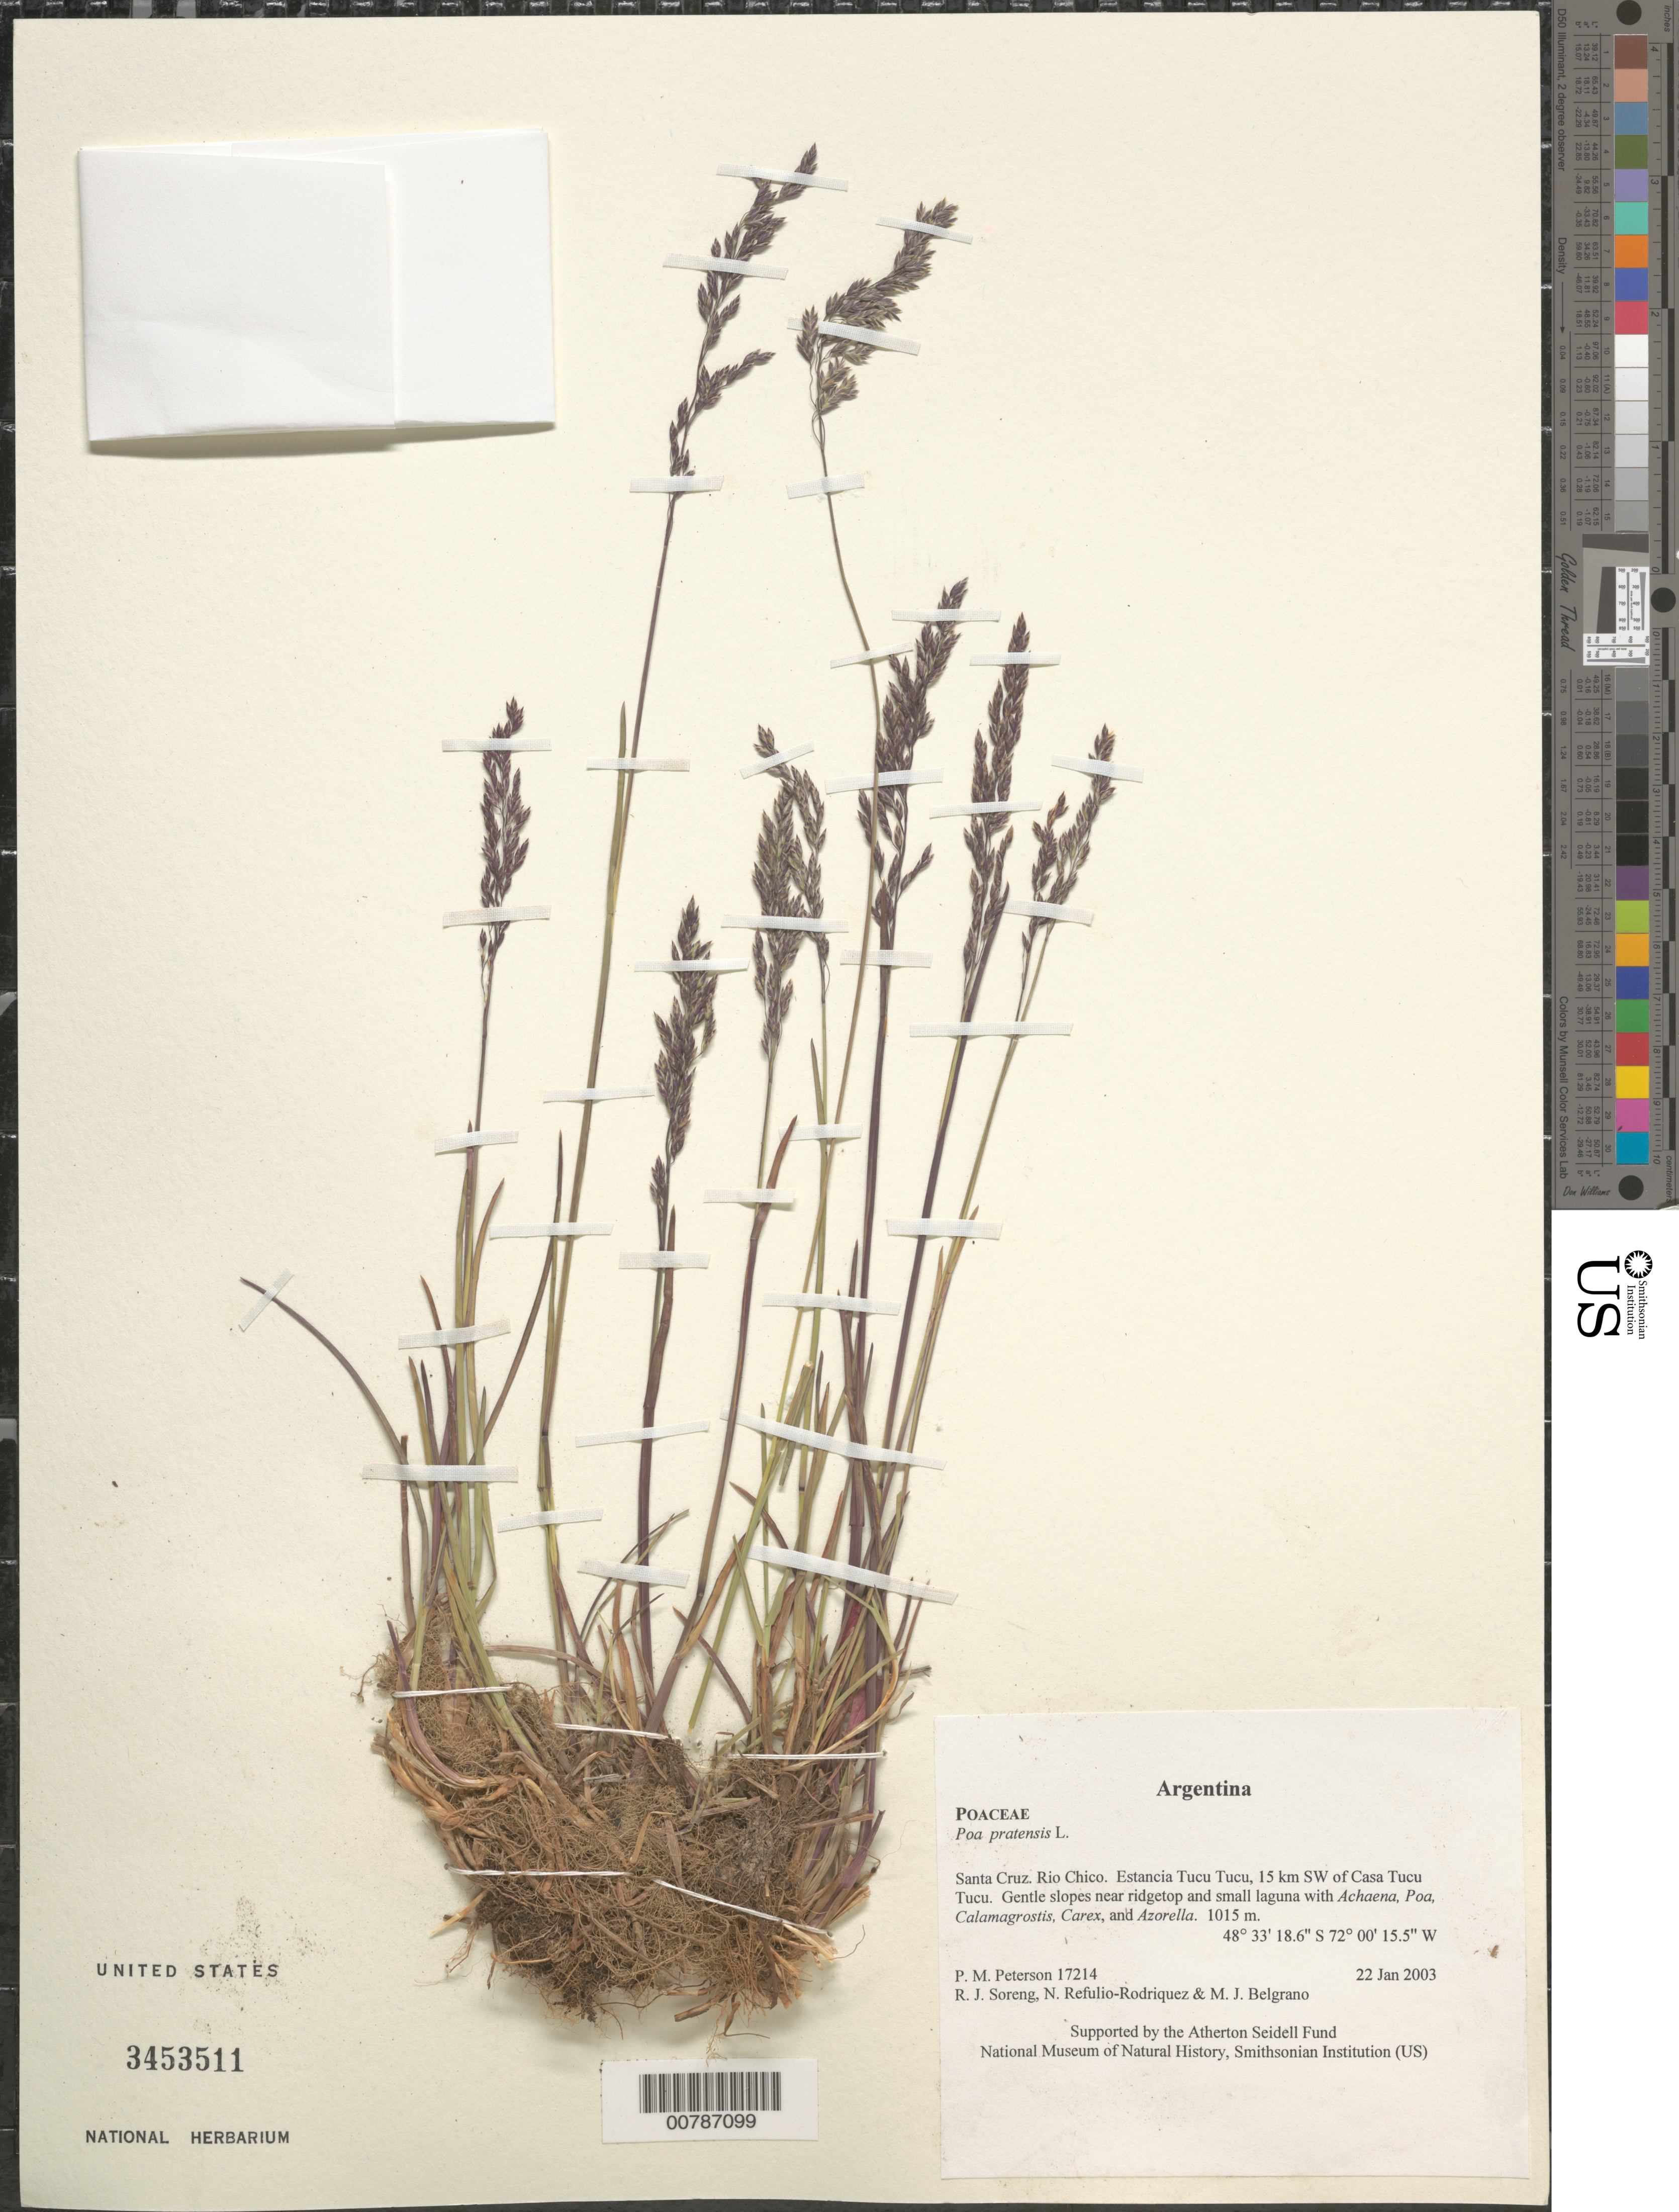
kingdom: Plantae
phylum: Tracheophyta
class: Liliopsida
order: Poales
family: Poaceae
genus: Poa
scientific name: Poa pratensis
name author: L.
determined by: Soreng, Robert J., Research Associate (BOT), Smithsonian Institution - National Museum of Natural History (UNITED STATES)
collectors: P. M. Peterson, R. J. Soreng, N. Refulio-Rodríguez & M. Belgrano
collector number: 17214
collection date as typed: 22 Jan 2003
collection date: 2003-01-22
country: Argentina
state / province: Santa Cruz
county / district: Rio Chico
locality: Estancia Tucu Tucu, 15 km SW of Casa Tucu Tucu. Gentle slopes near ridgetop and small laguna with Achaena, Poa, Calamagrostis, Carex, and Azorella.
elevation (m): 1015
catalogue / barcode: US 3453511